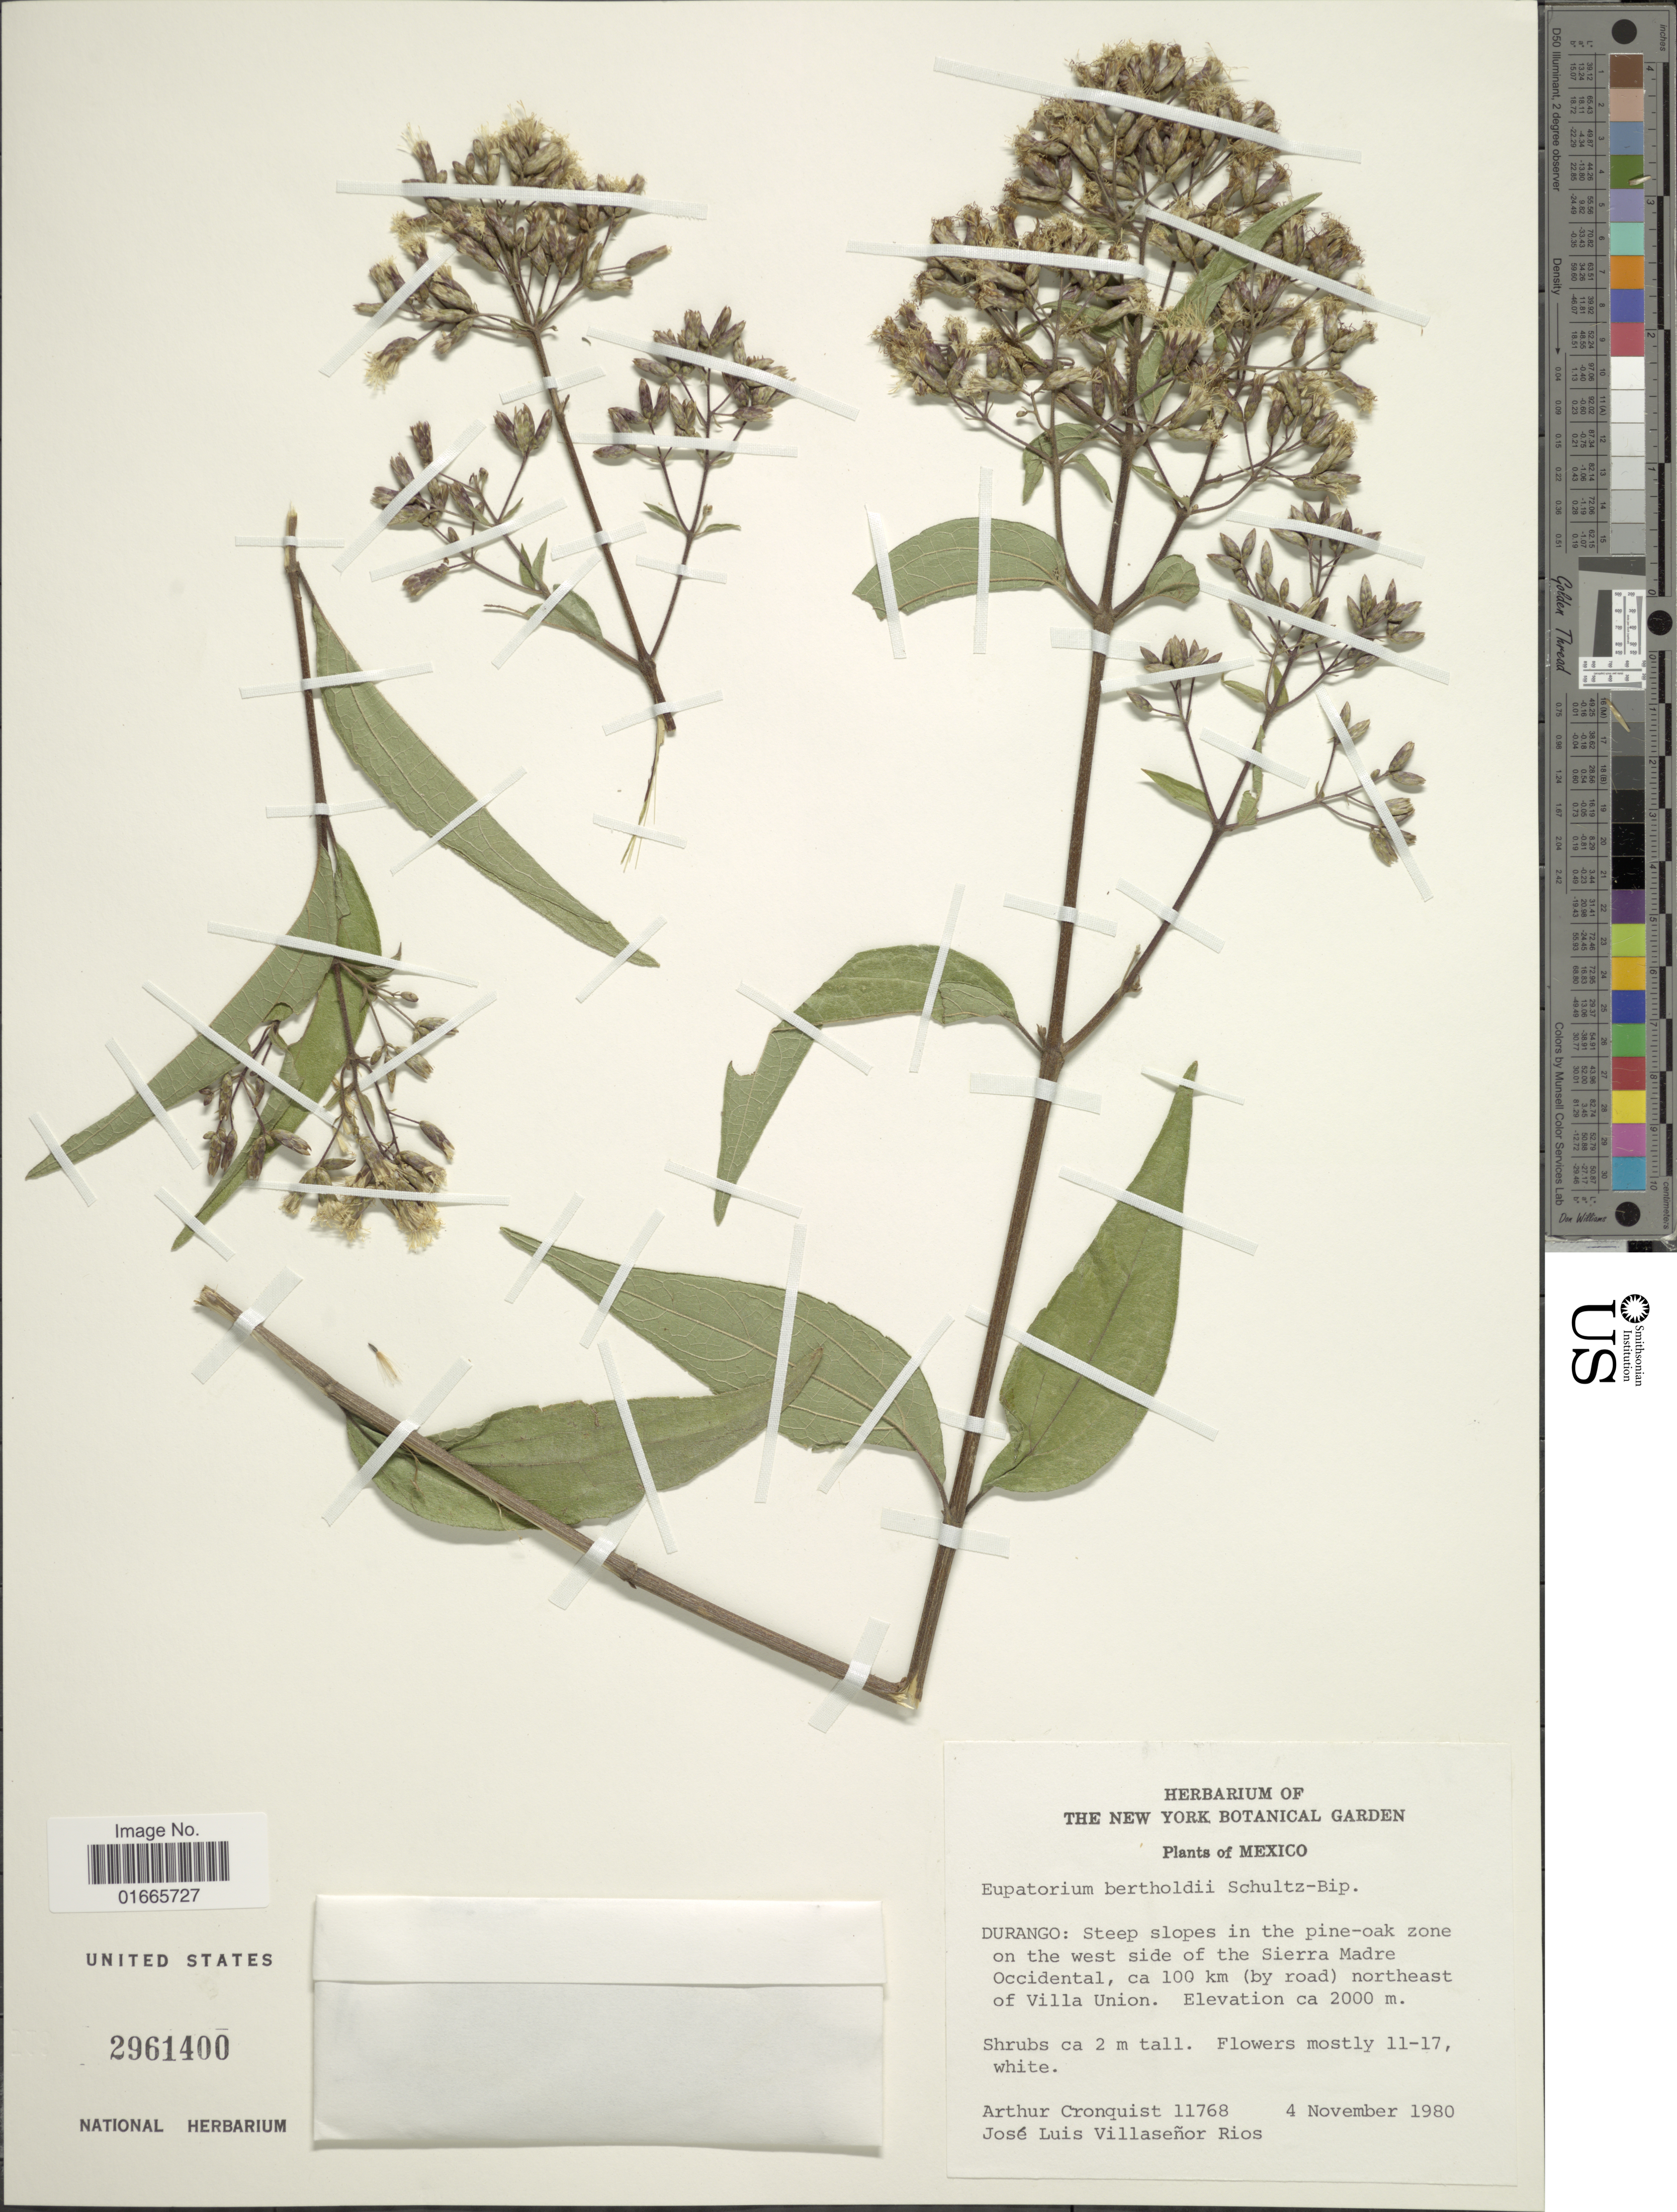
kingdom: Plantae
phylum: Tracheophyta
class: Magnoliopsida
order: Asterales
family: Asteraceae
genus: Chromolaena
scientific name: Chromolaena bertholdii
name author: (Sch. Bip.) R.M. King & H. Rob.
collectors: A. J. Cronquist & J. L. Villasenor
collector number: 11768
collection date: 1980-11-04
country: Mexico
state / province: Durango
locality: On the west side of the Sierra Madre Occidental, ca. 100 km (by road) northeast of Villa Union.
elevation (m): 2000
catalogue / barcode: US 2961400